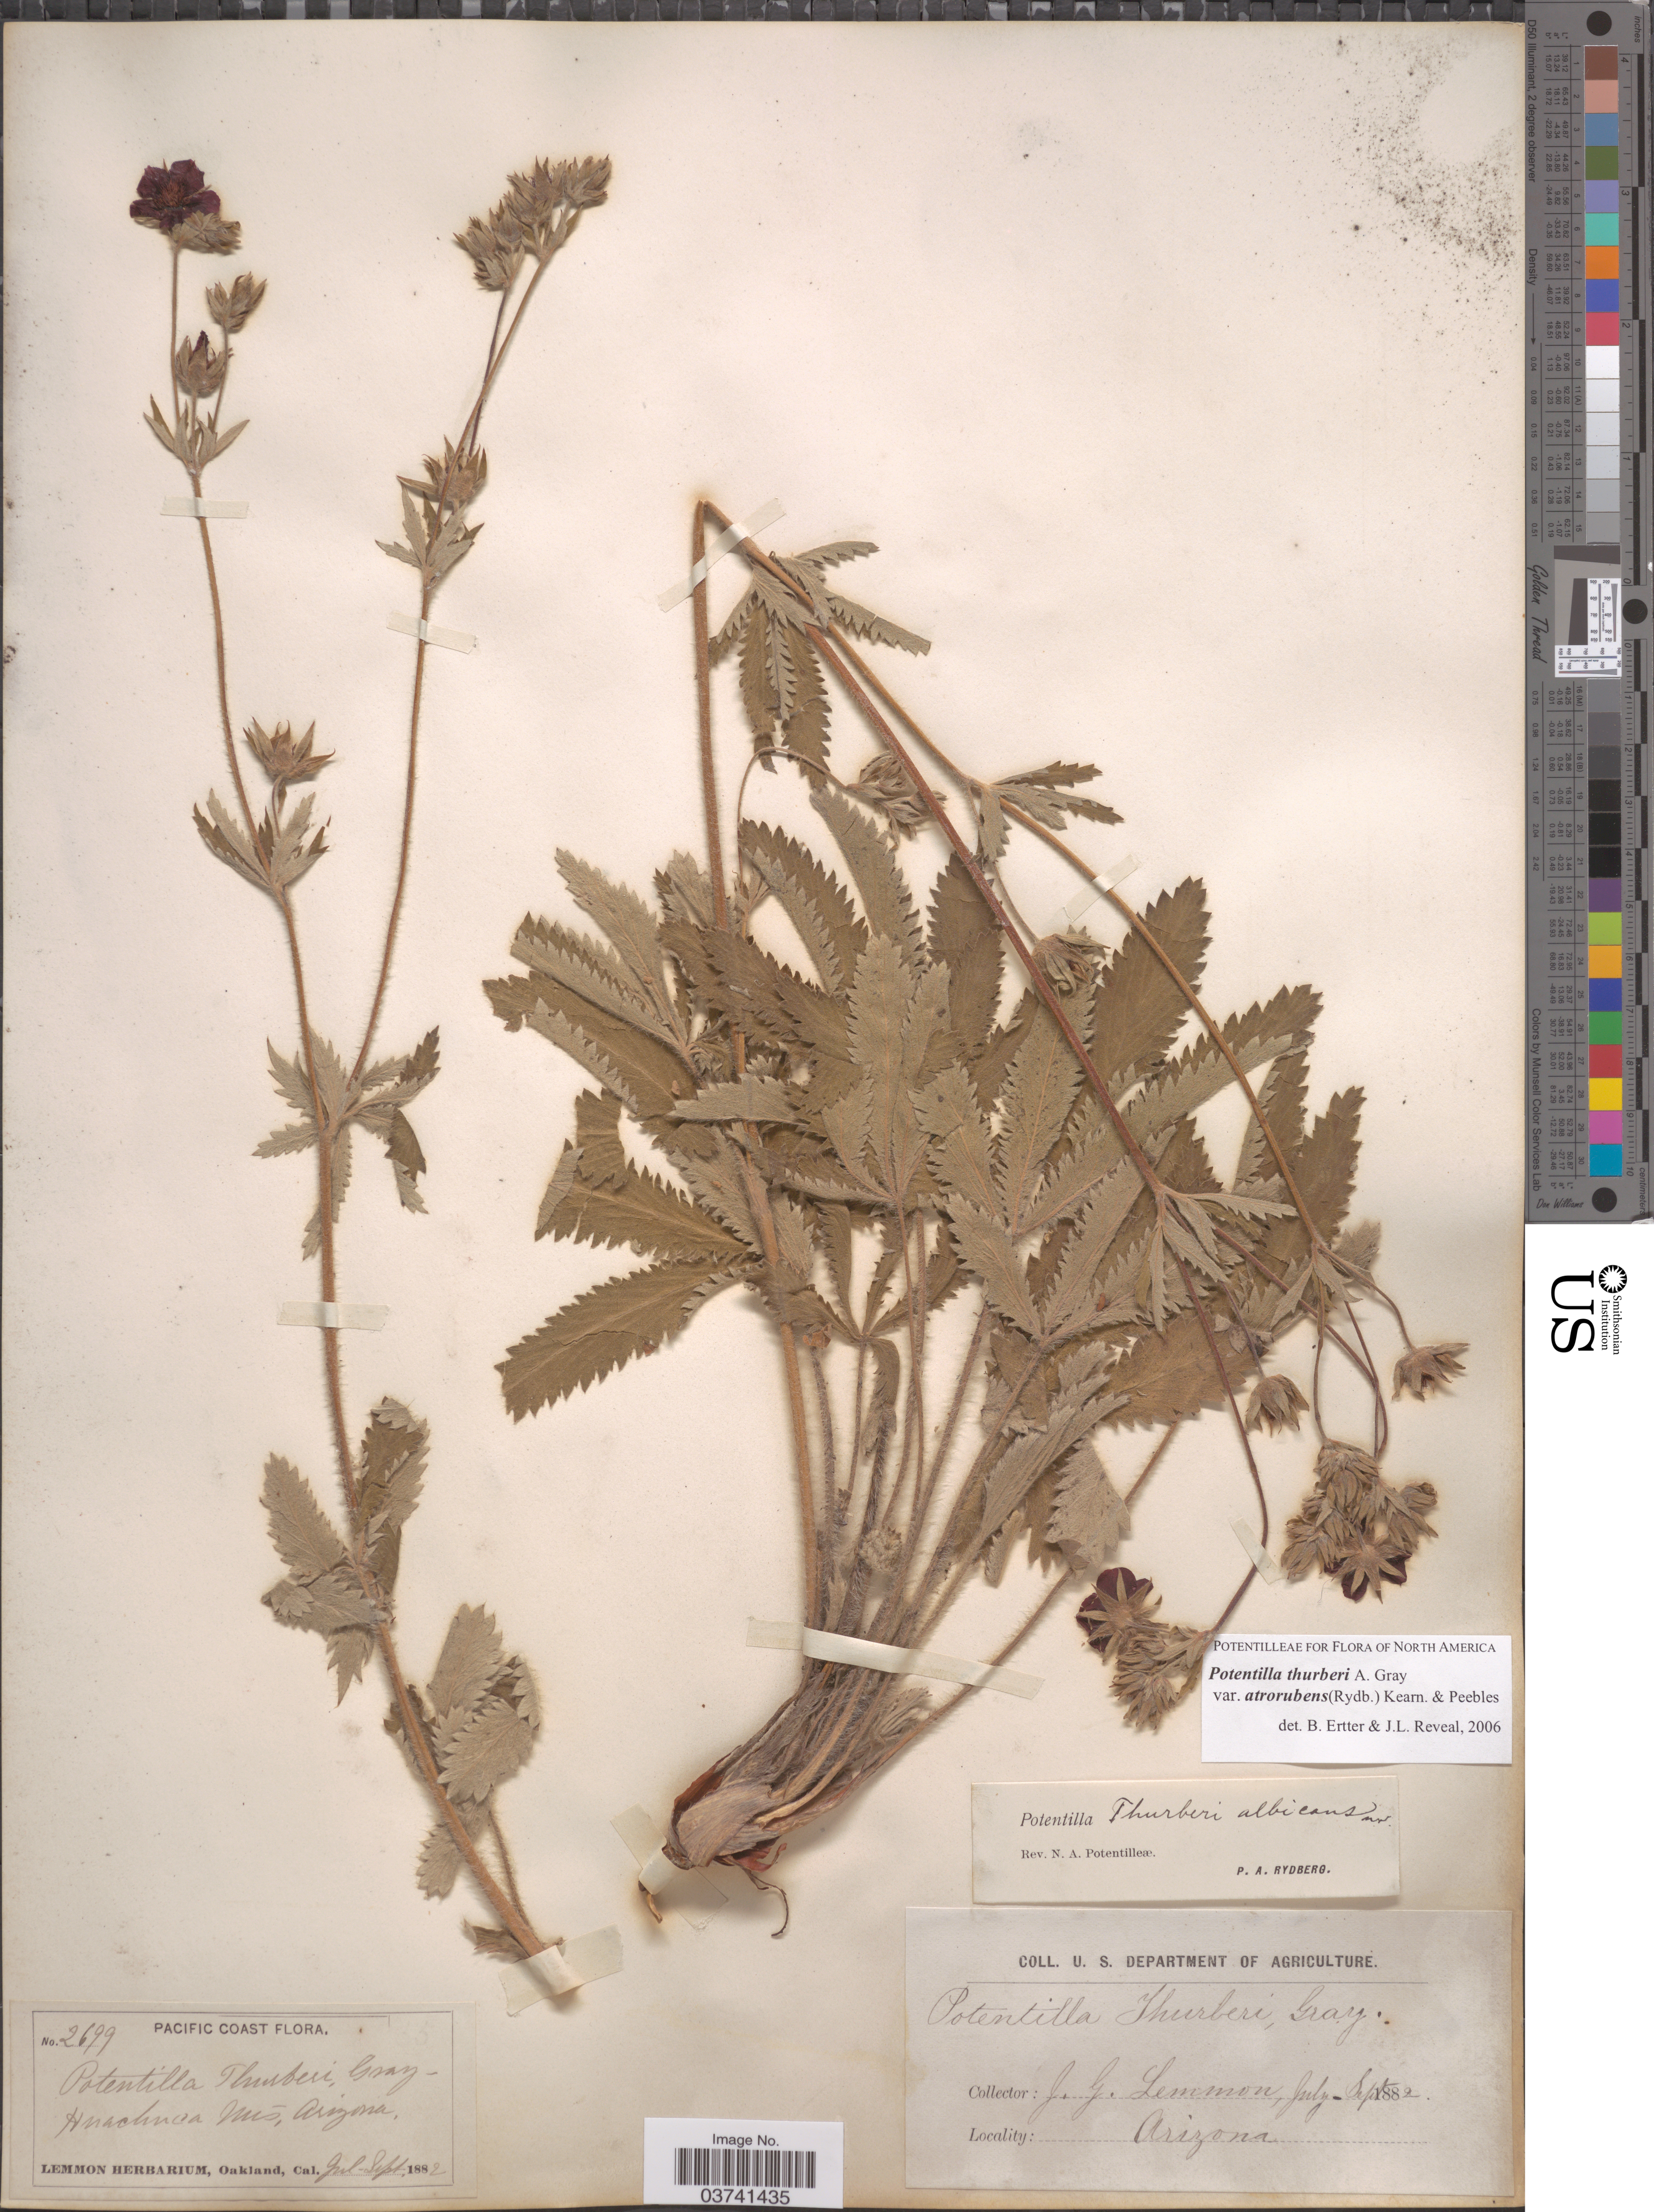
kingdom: Plantae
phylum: Tracheophyta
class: Magnoliopsida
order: Rosales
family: Rosaceae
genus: Potentilla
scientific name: Potentilla thurberi var. atrorubens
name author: A. Gray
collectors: J. Lemmon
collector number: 2699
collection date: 1882-07/1882-09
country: United States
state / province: Arizona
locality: Pacific Coast. Huachuca Mts.